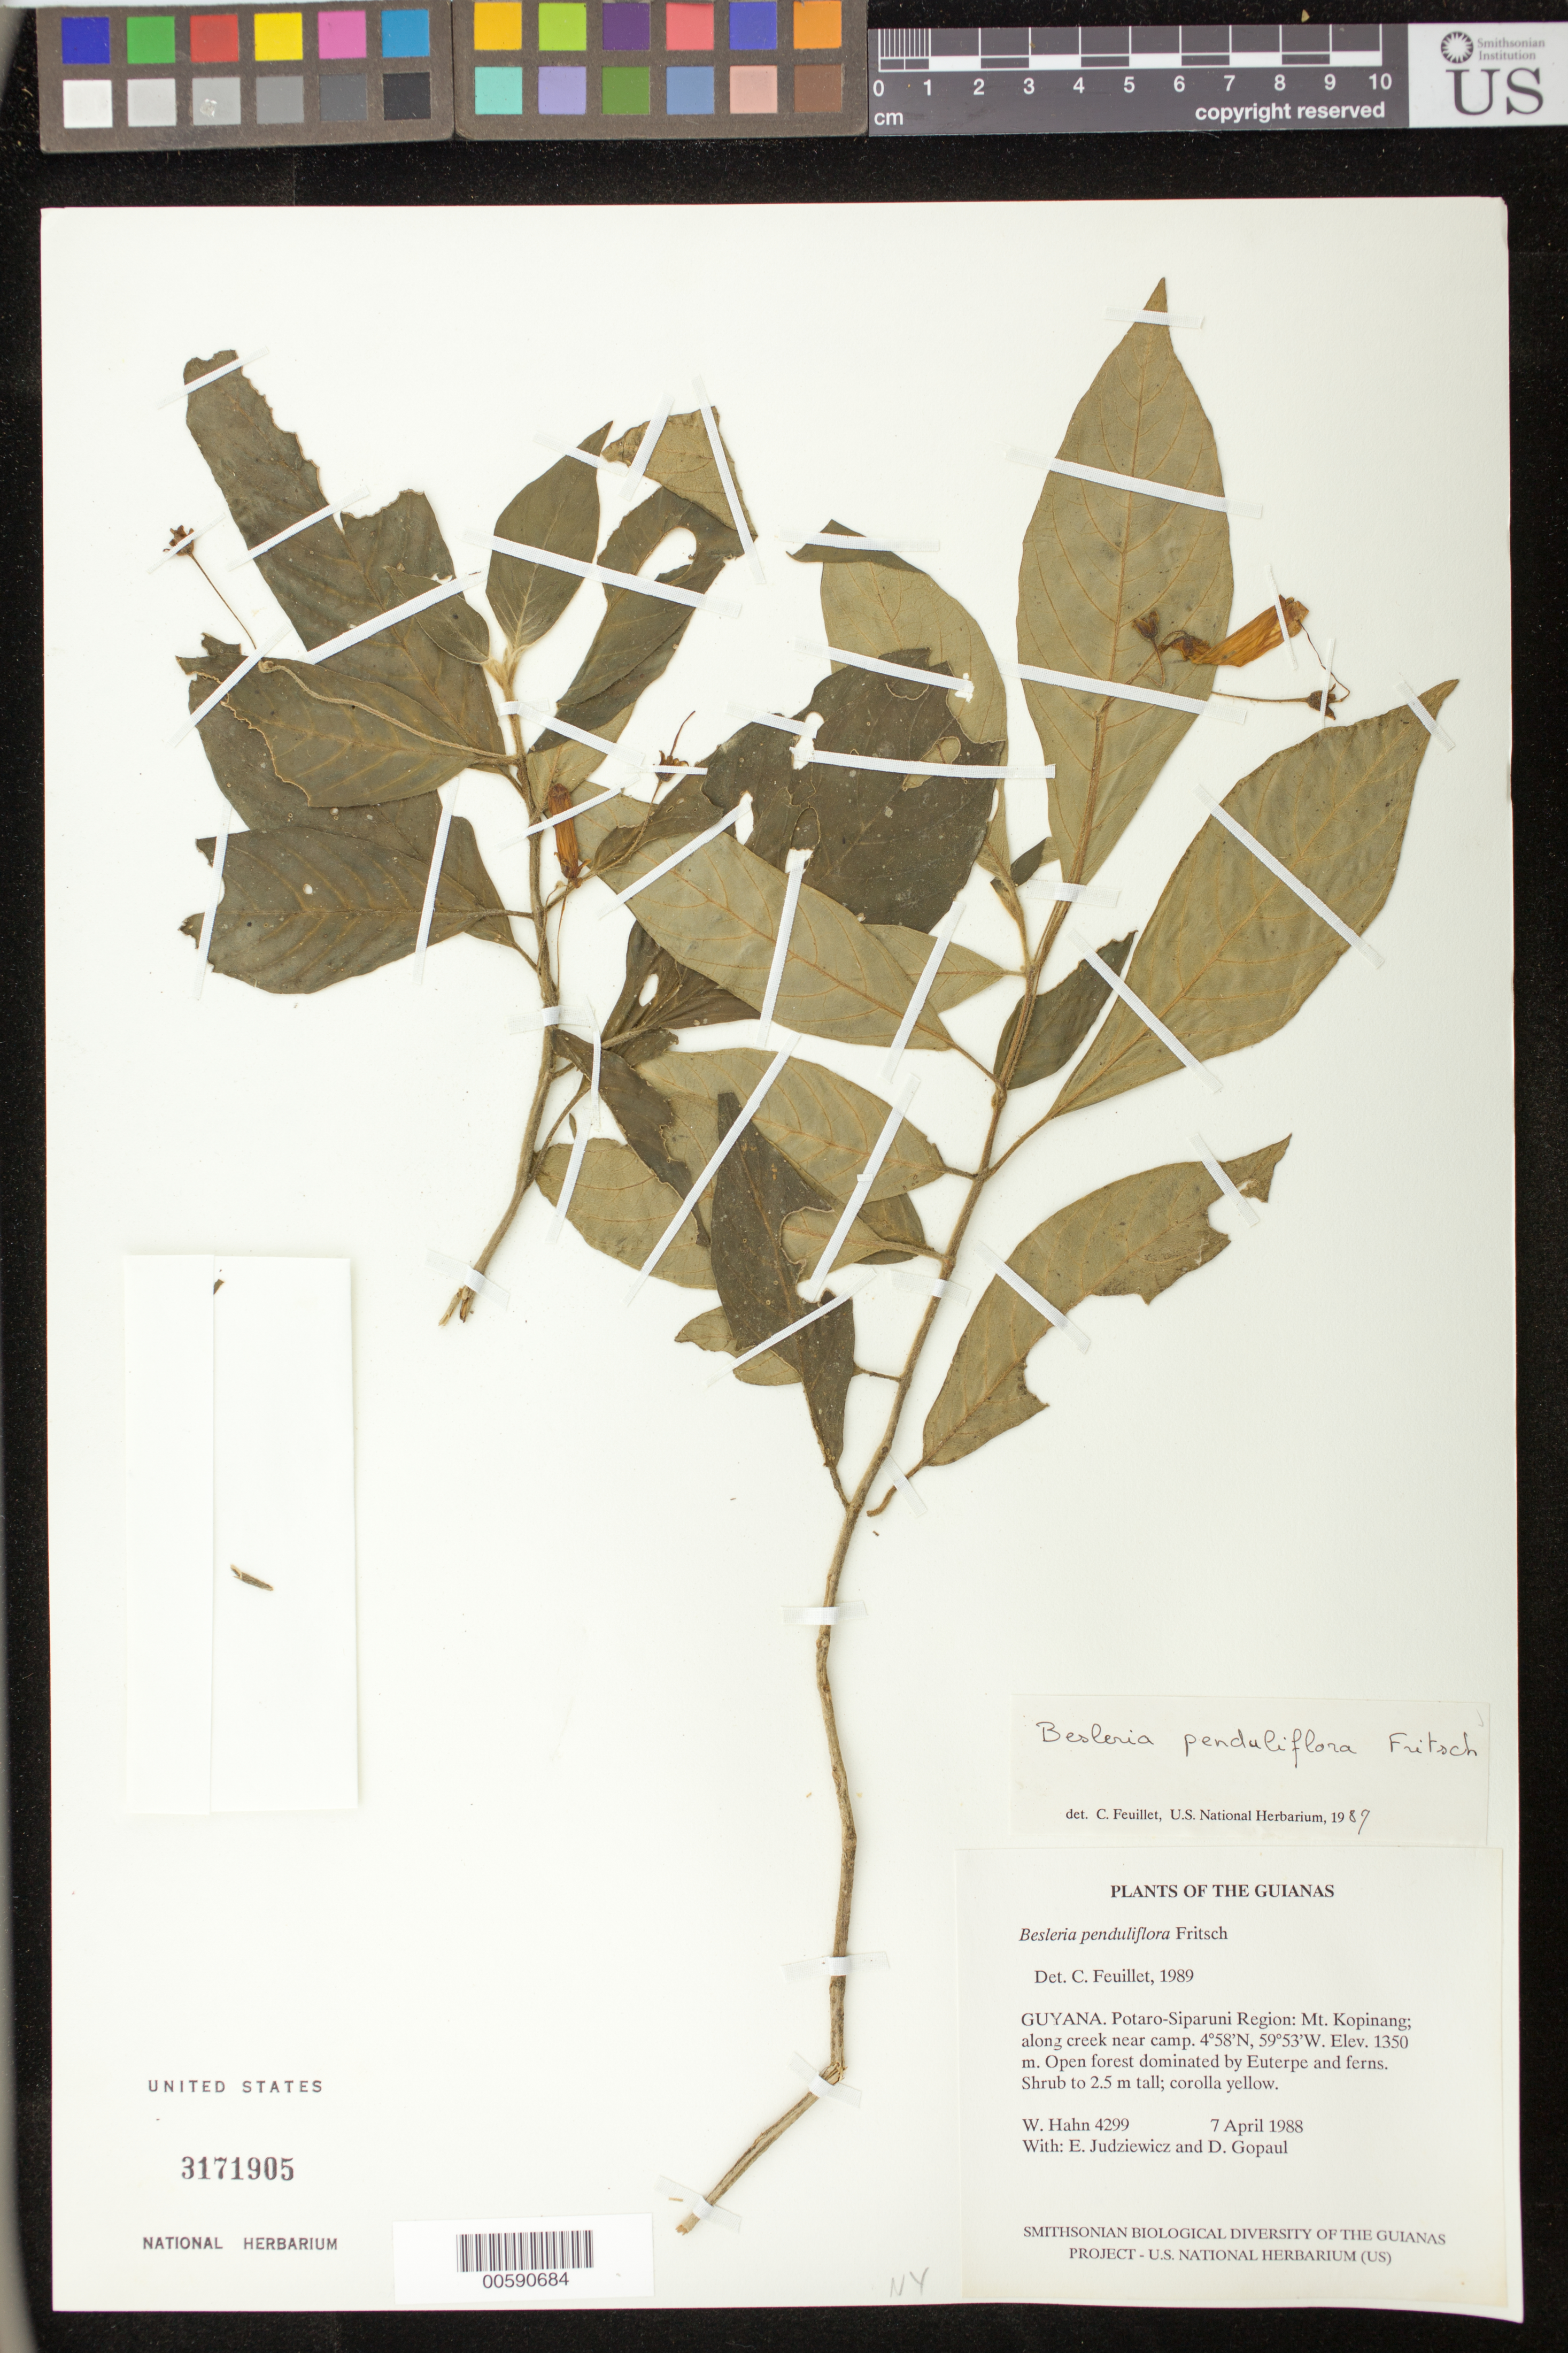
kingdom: Plantae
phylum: Tracheophyta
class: Magnoliopsida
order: Lamiales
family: Gesneriaceae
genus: Besleria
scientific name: Besleria penduliflora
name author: Fritsch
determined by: Skog, Laurence E.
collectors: W. J. Hahn, E. J. Judziewicz & D. Gopaul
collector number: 4299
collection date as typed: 07 Apr 1988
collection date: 1988-04-07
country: Guyana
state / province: Potaro-Siparuni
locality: Mt. Kopinang; near camp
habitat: Open forest dominated by Euterpe and ferns; along creek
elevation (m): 1350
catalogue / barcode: US 3171905